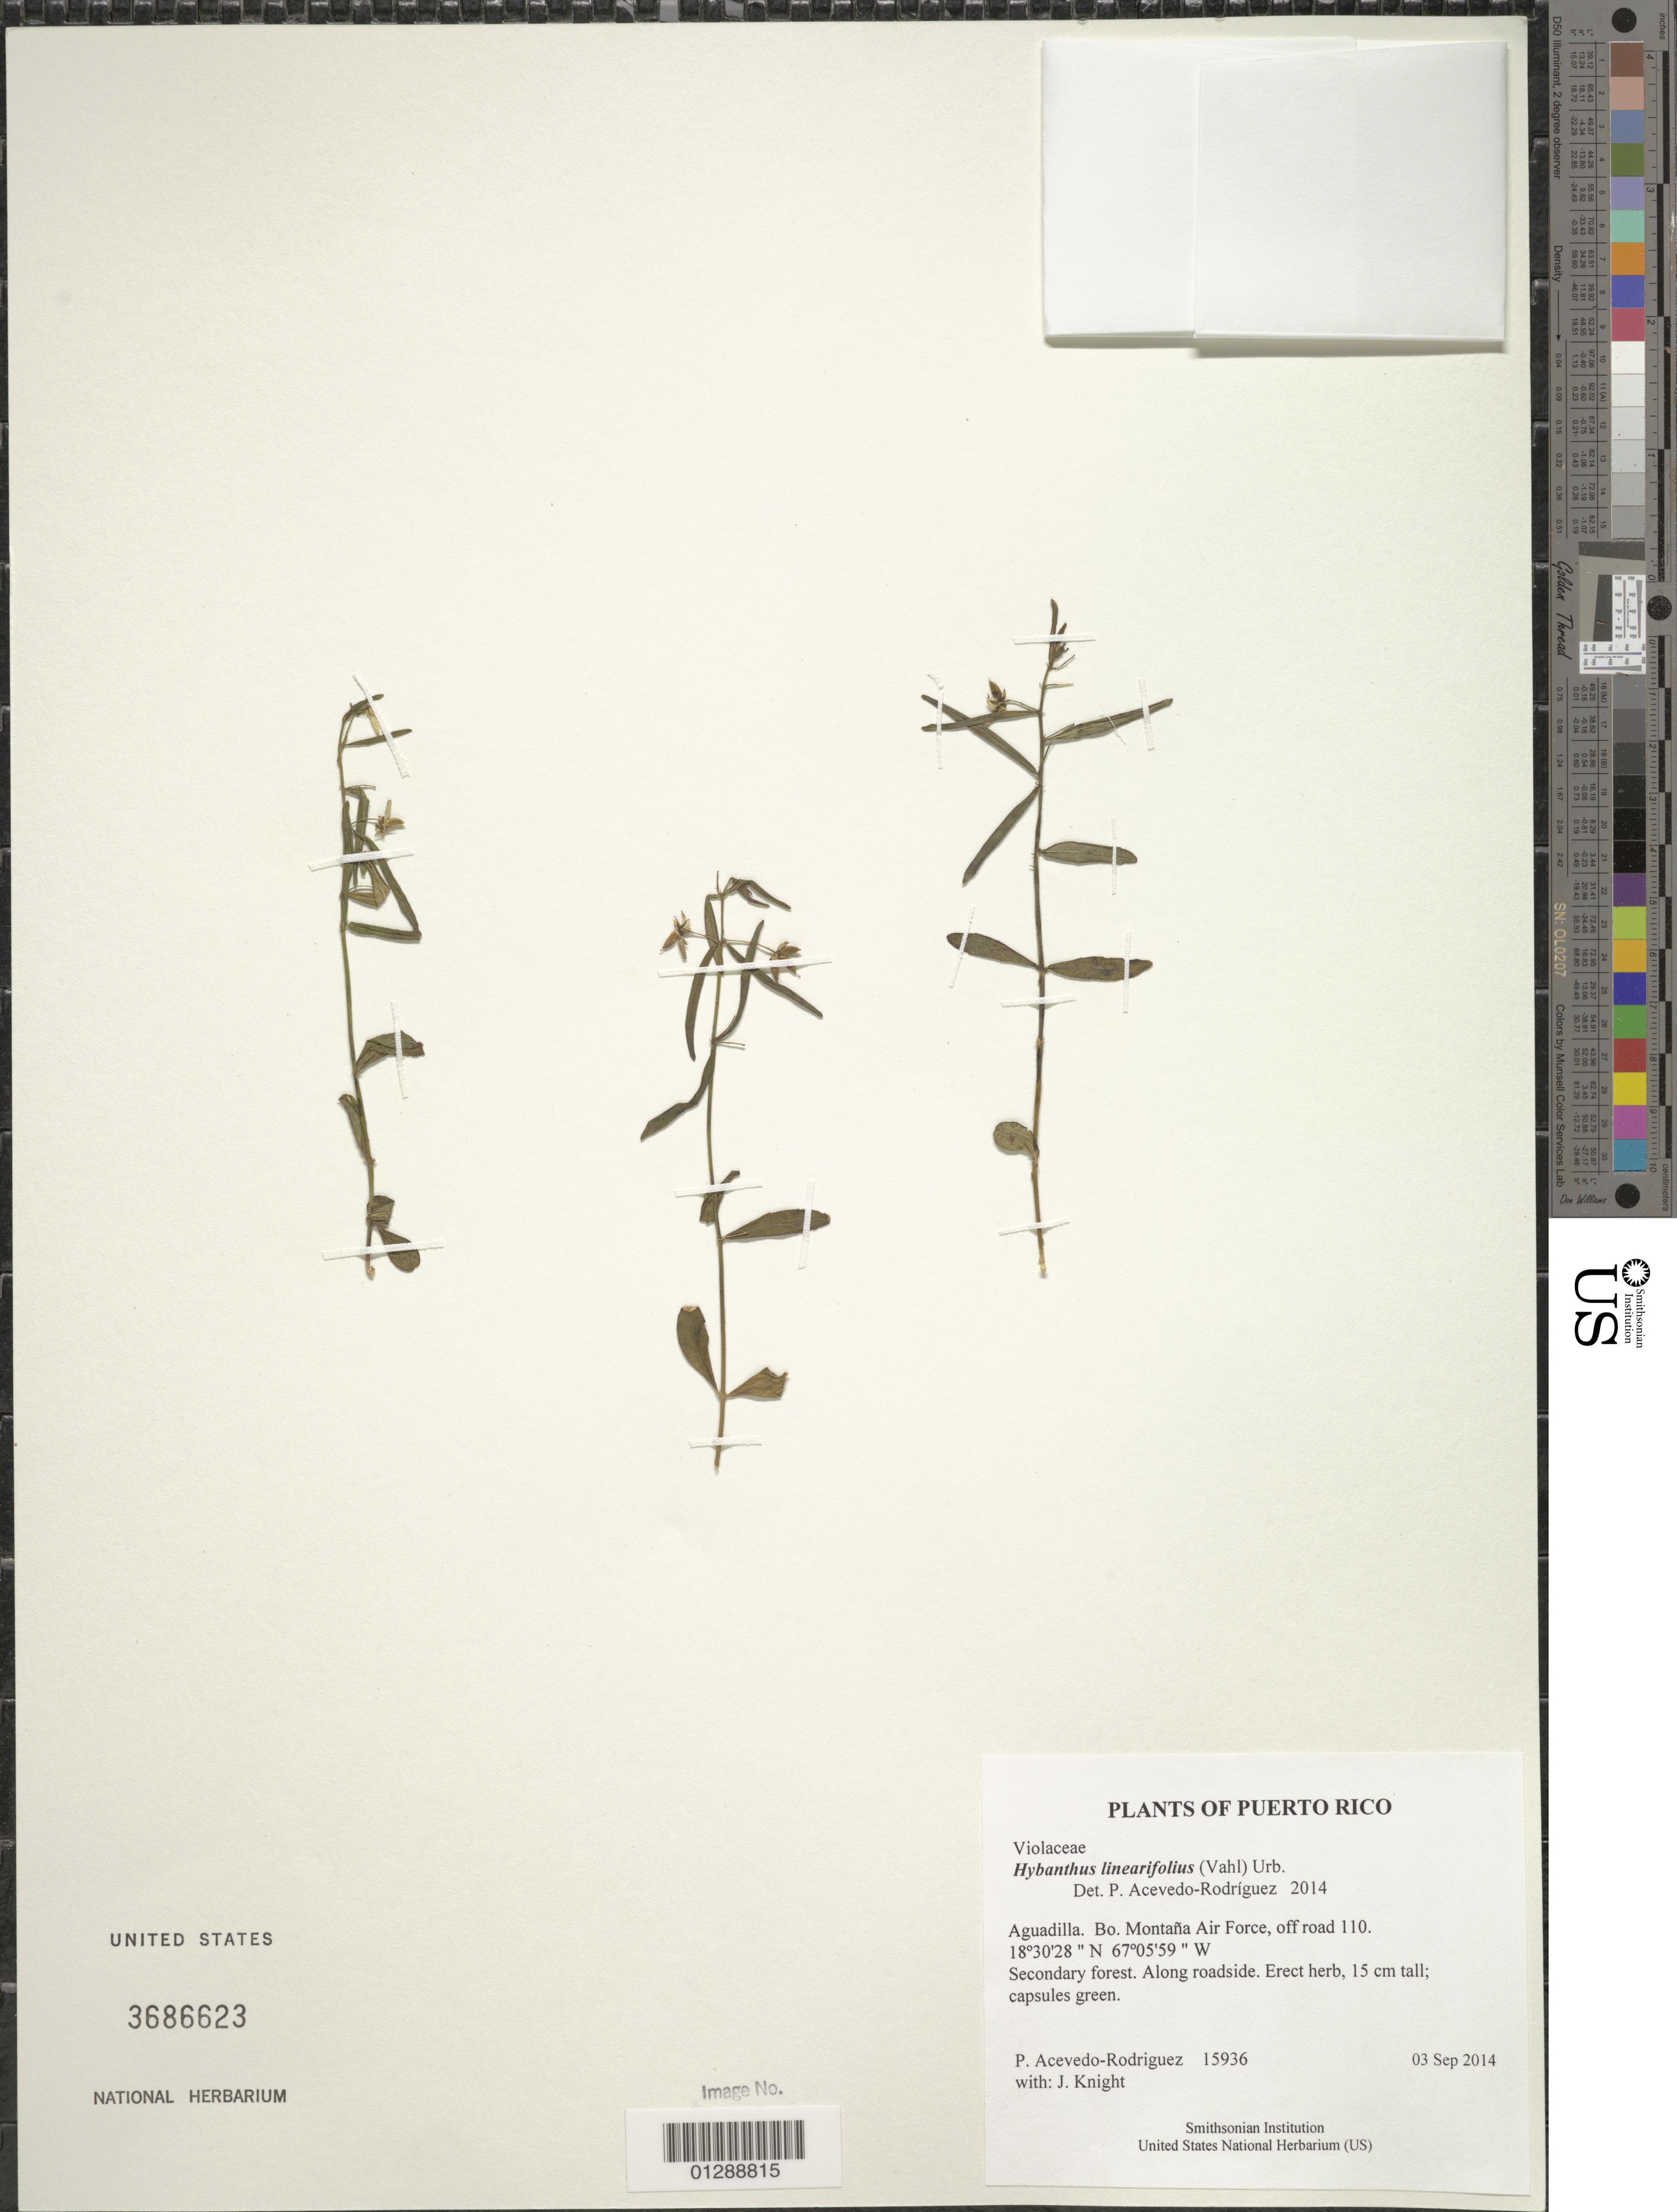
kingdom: Plantae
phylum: Tracheophyta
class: Magnoliopsida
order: Malpighiales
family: Violaceae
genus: Pombalia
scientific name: Pombalia linearifolia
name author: (Vahl) Paula-Souza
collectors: P. Acevedo-Rodr. & J. Knight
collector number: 15936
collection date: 2014-09-03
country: Puerto Rico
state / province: Aguadilla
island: Puerto Rico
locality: Bo. Montaña Air Force, off road 110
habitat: Secondary forest. Along roadside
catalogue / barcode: US 3686623